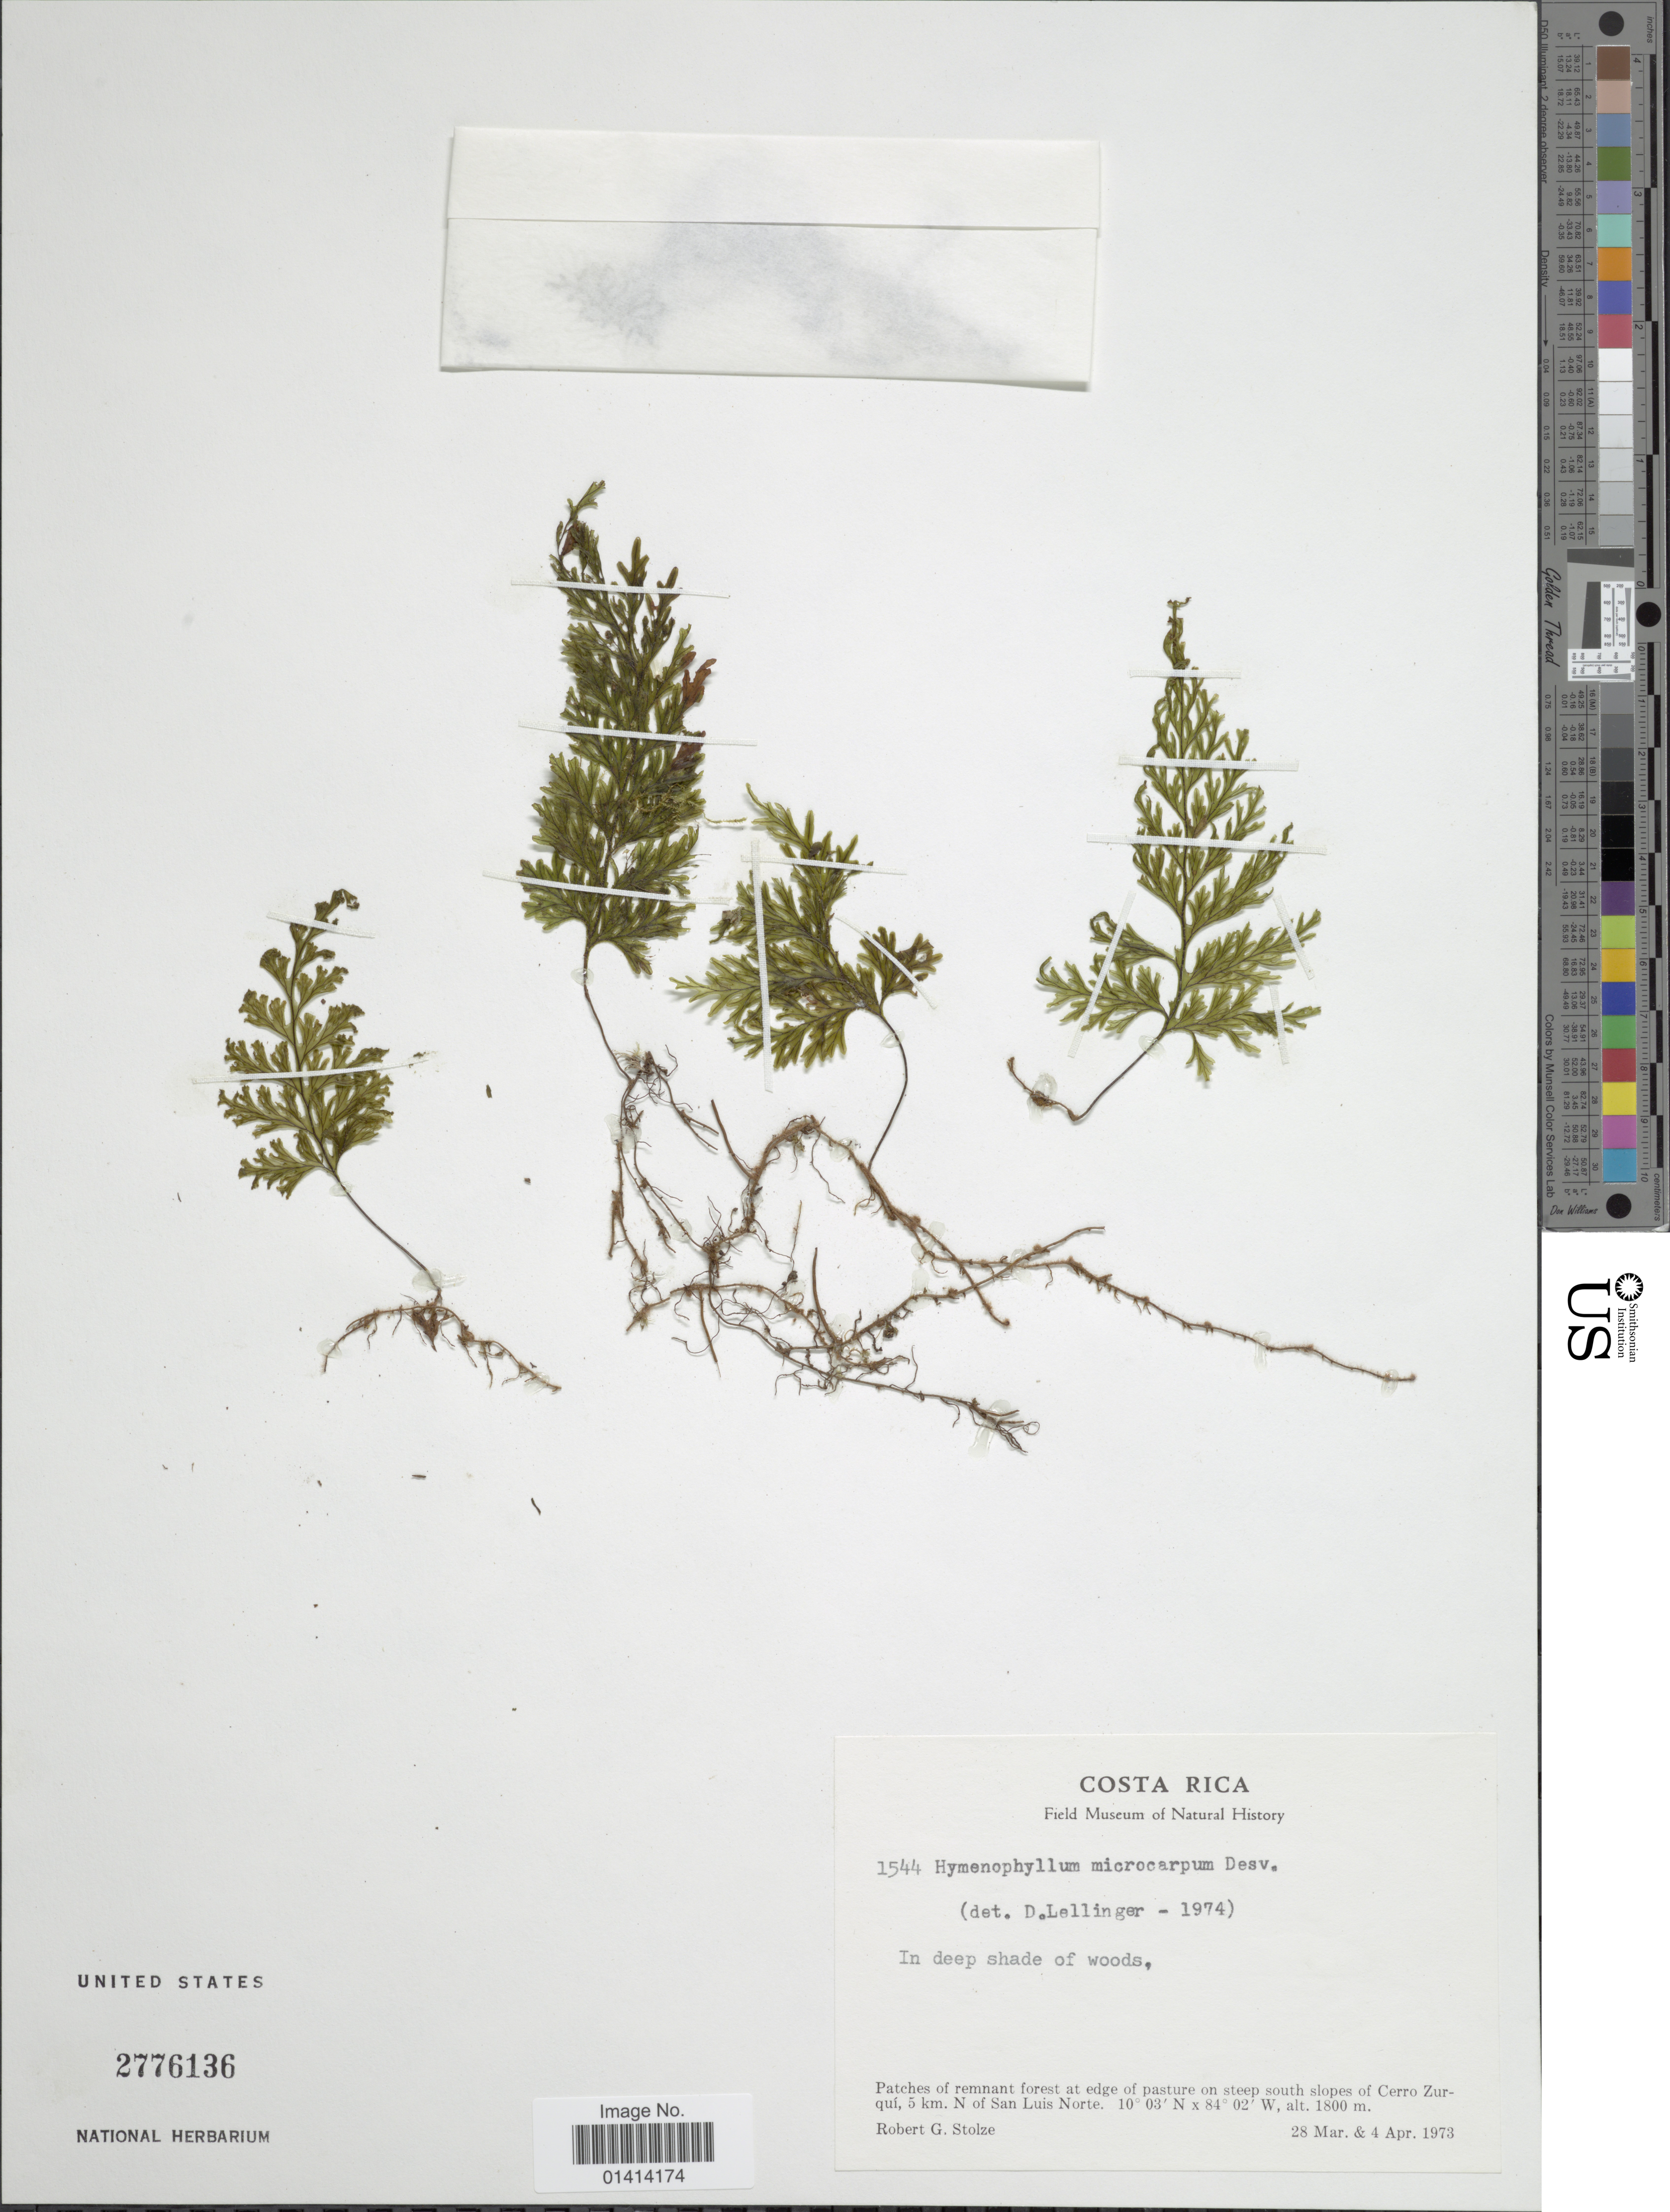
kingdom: Plantae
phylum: Tracheophyta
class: Polypodiopsida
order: Hymenophyllales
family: Hymenophyllaceae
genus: Hymenophyllum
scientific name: Hymenophyllum microcarpum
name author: (Desv.) Lellinger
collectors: R. G. Stolze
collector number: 1544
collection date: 1973-03-28/1973-04-04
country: Costa Rica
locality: On steep south slopes of Cerro Zurqui, 5 km N. of San Luis Norte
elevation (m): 1800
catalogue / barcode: US 2776136